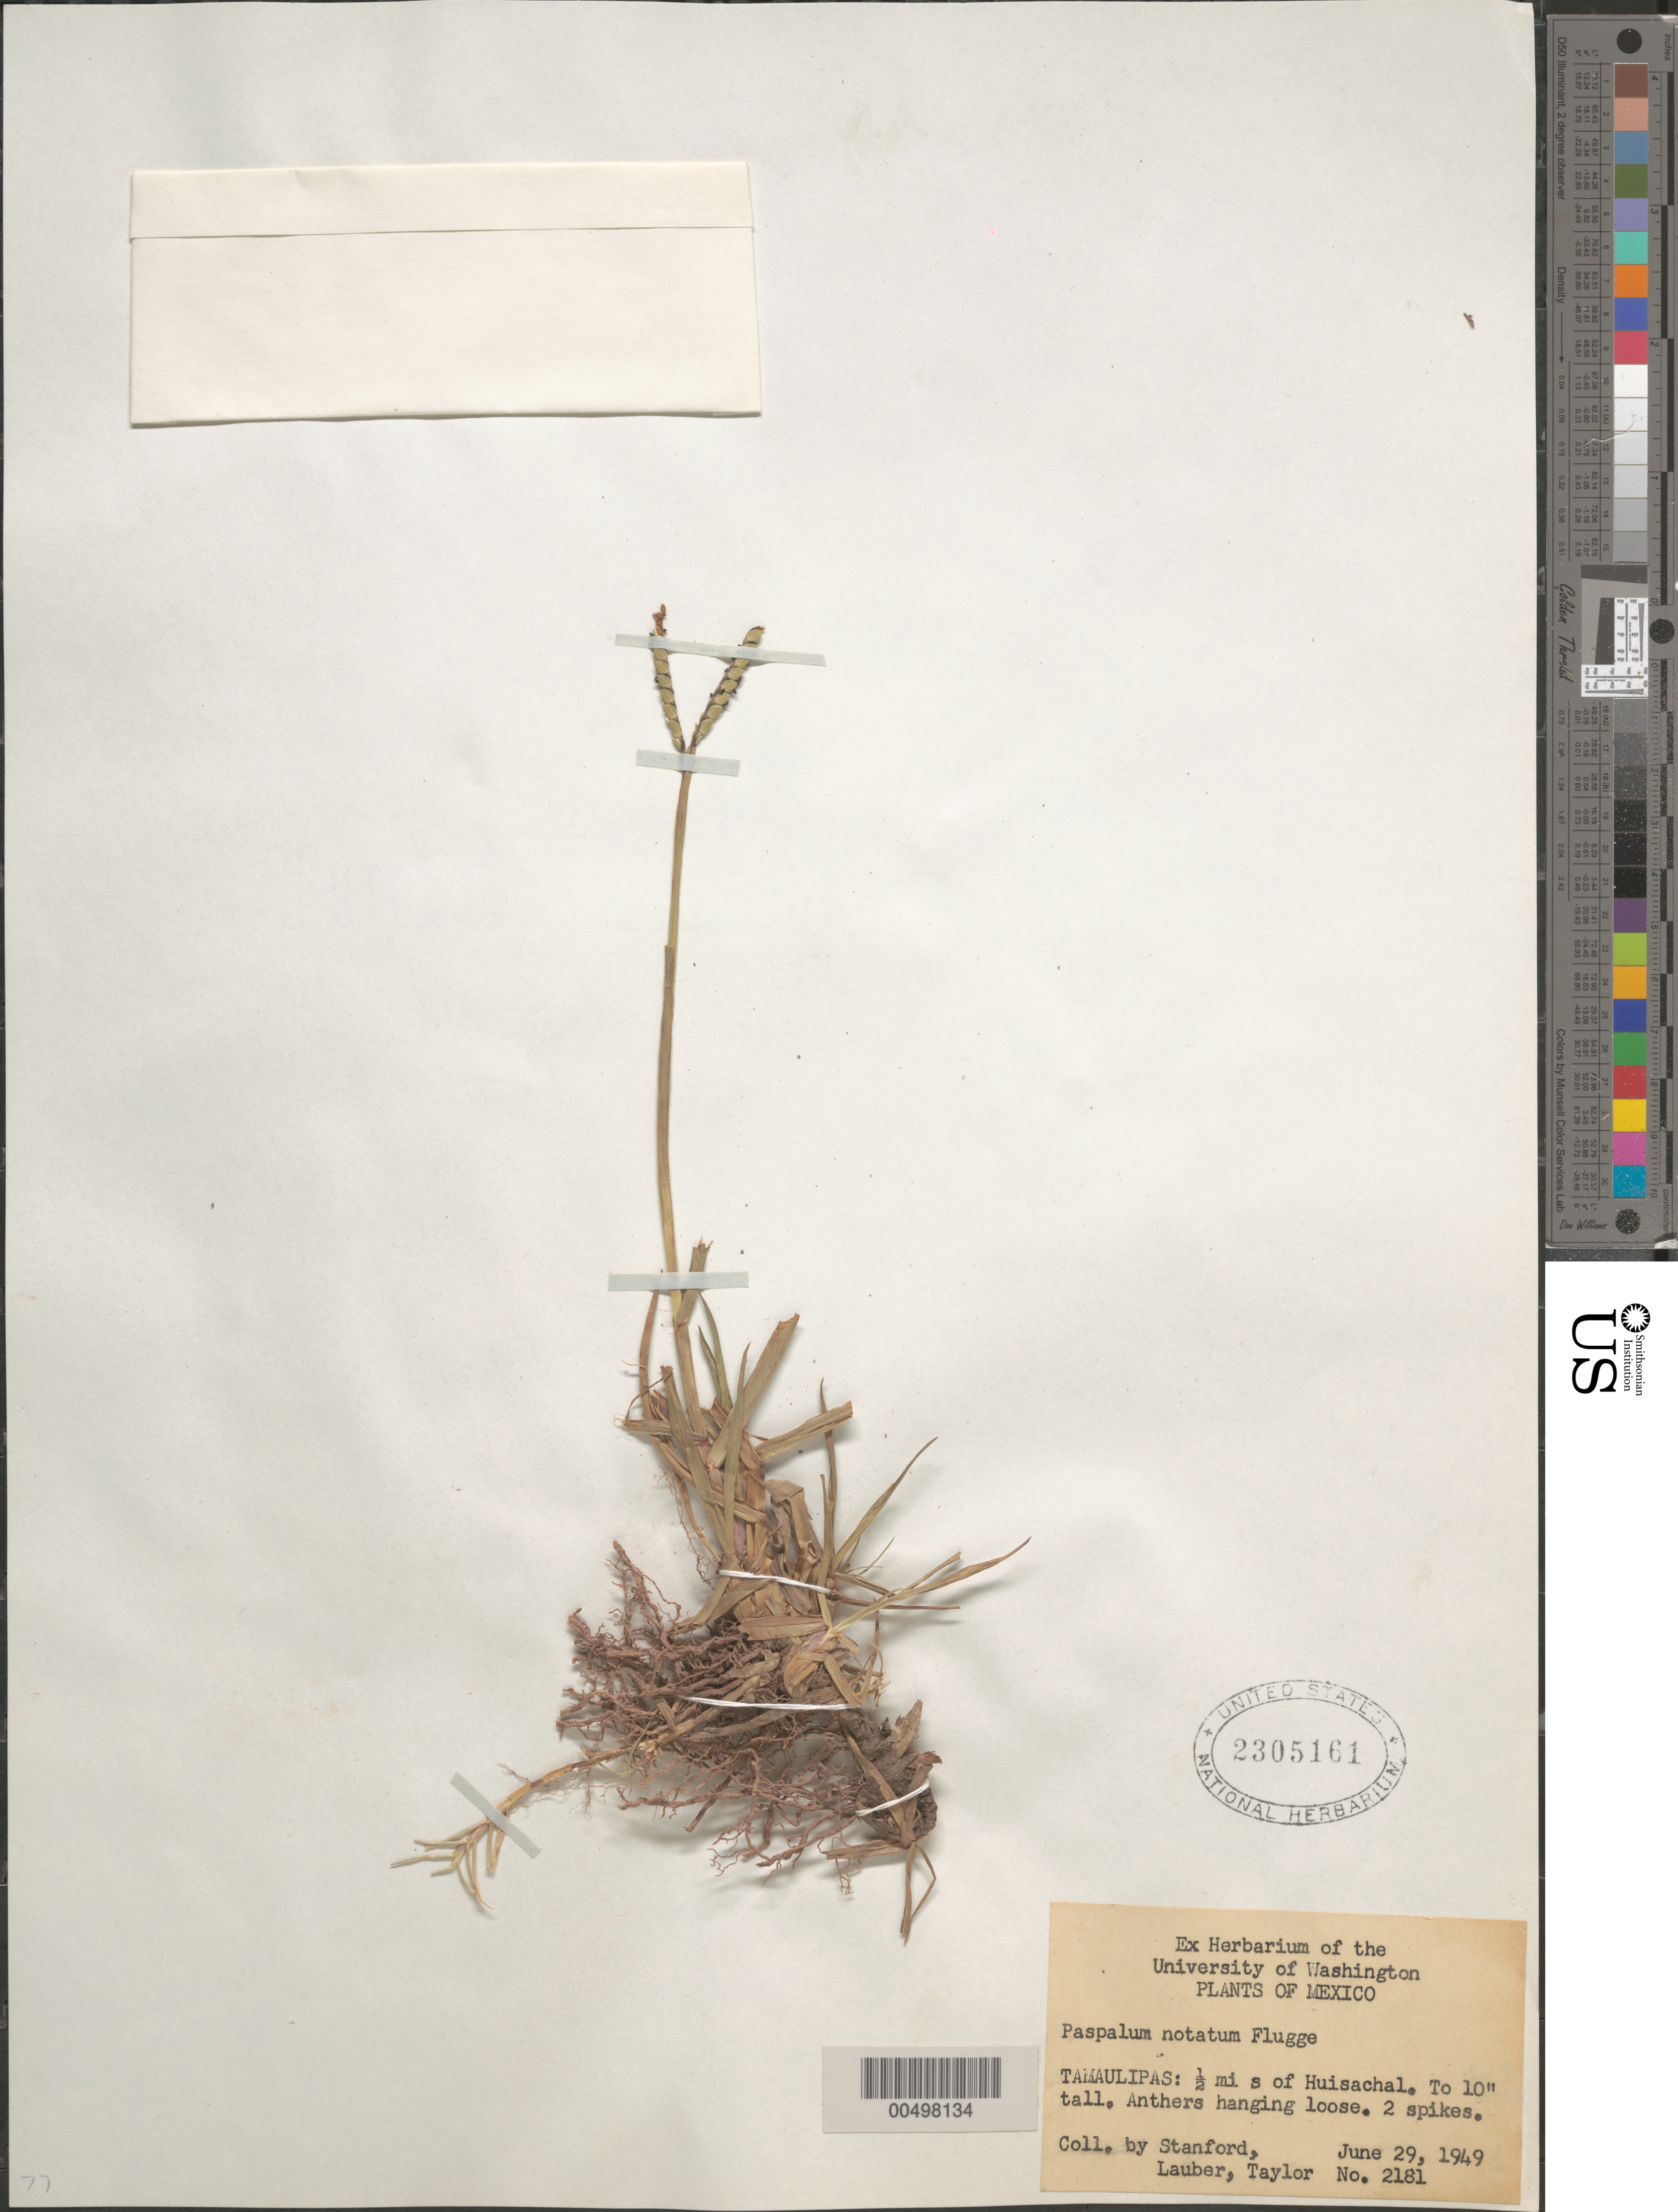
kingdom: Plantae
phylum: Tracheophyta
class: Liliopsida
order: Poales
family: Poaceae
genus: Paspalum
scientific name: Paspalum notatum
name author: Flüggé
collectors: -. Stanford, Lauber, -- & -- Taylor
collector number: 2181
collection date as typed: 29 Jun 1949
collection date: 1949-06-29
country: Mexico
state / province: Tamaulipas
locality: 0.5 mi S of Huisachal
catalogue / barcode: US 2305161